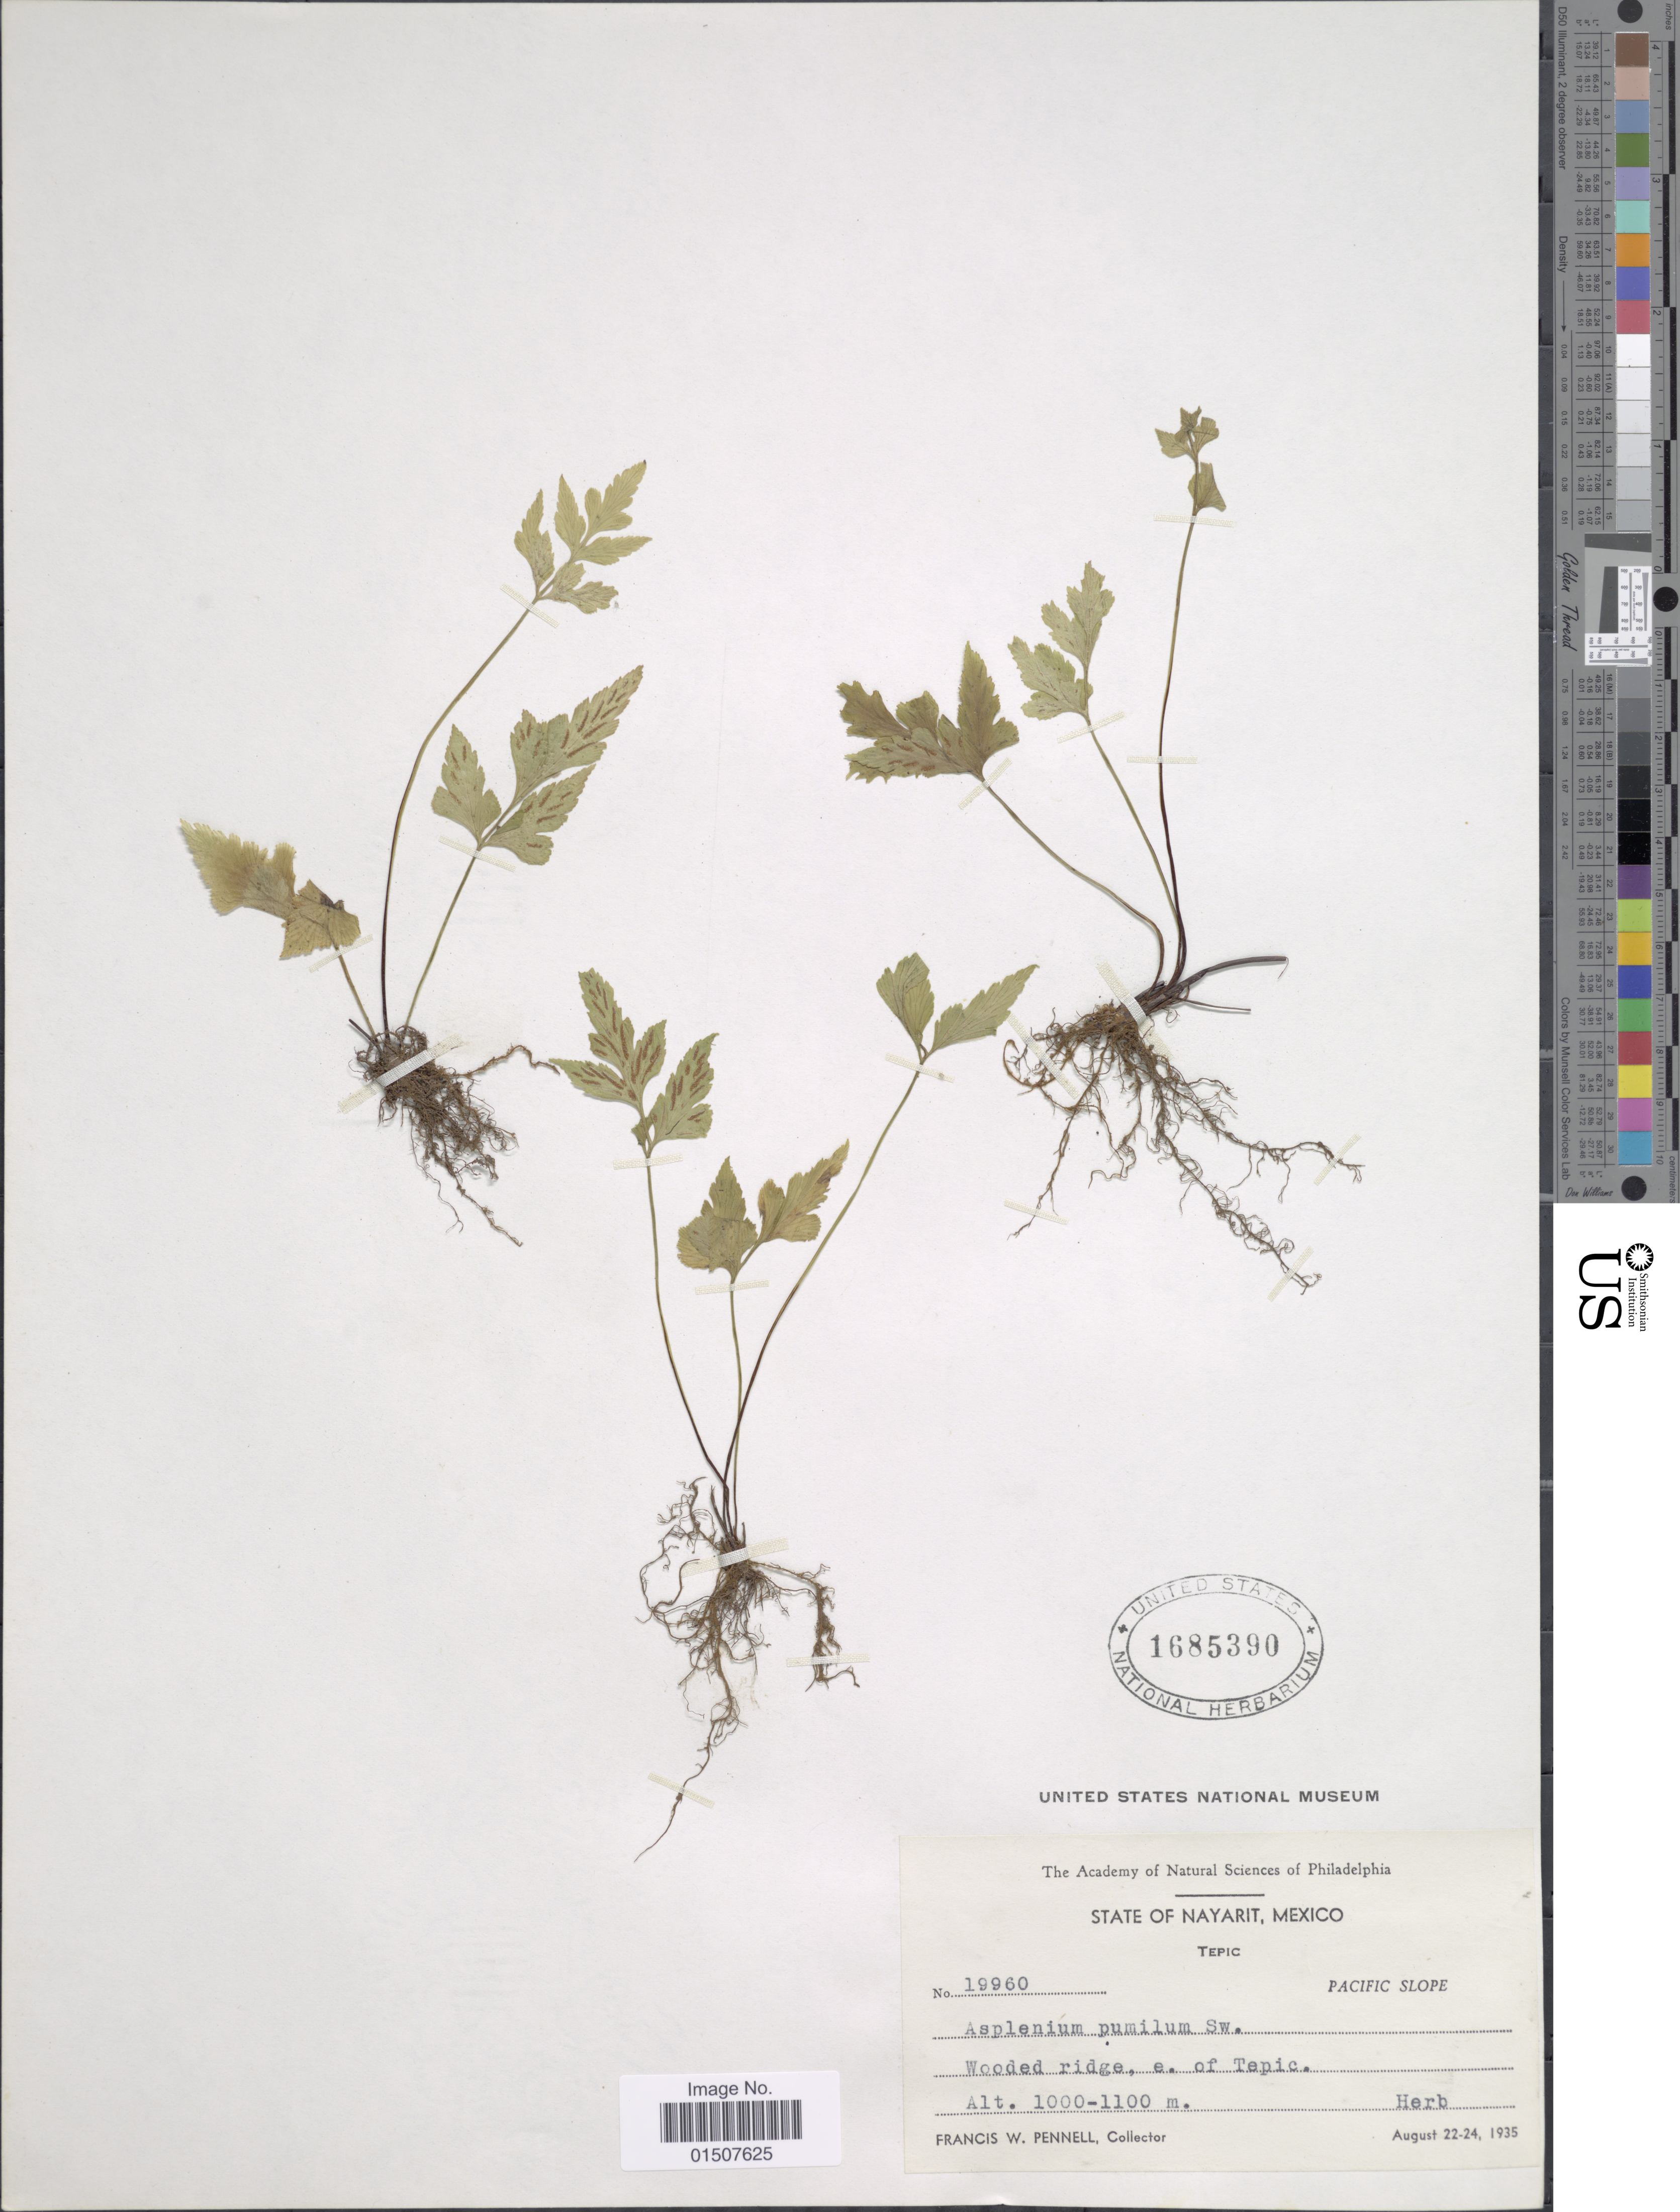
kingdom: Plantae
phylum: Tracheophyta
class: Polypodiopsida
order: Polypodiales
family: Aspleniaceae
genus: Asplenium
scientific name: Asplenium pumilum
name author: Sw.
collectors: F. W. Pennell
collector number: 19960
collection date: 1935-08-22/1935-08-24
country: Mexico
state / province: Nayarit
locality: State of Nayarit, Mexico. Wooded ridge, e. of Tepic.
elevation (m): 1000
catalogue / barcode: US 1685390